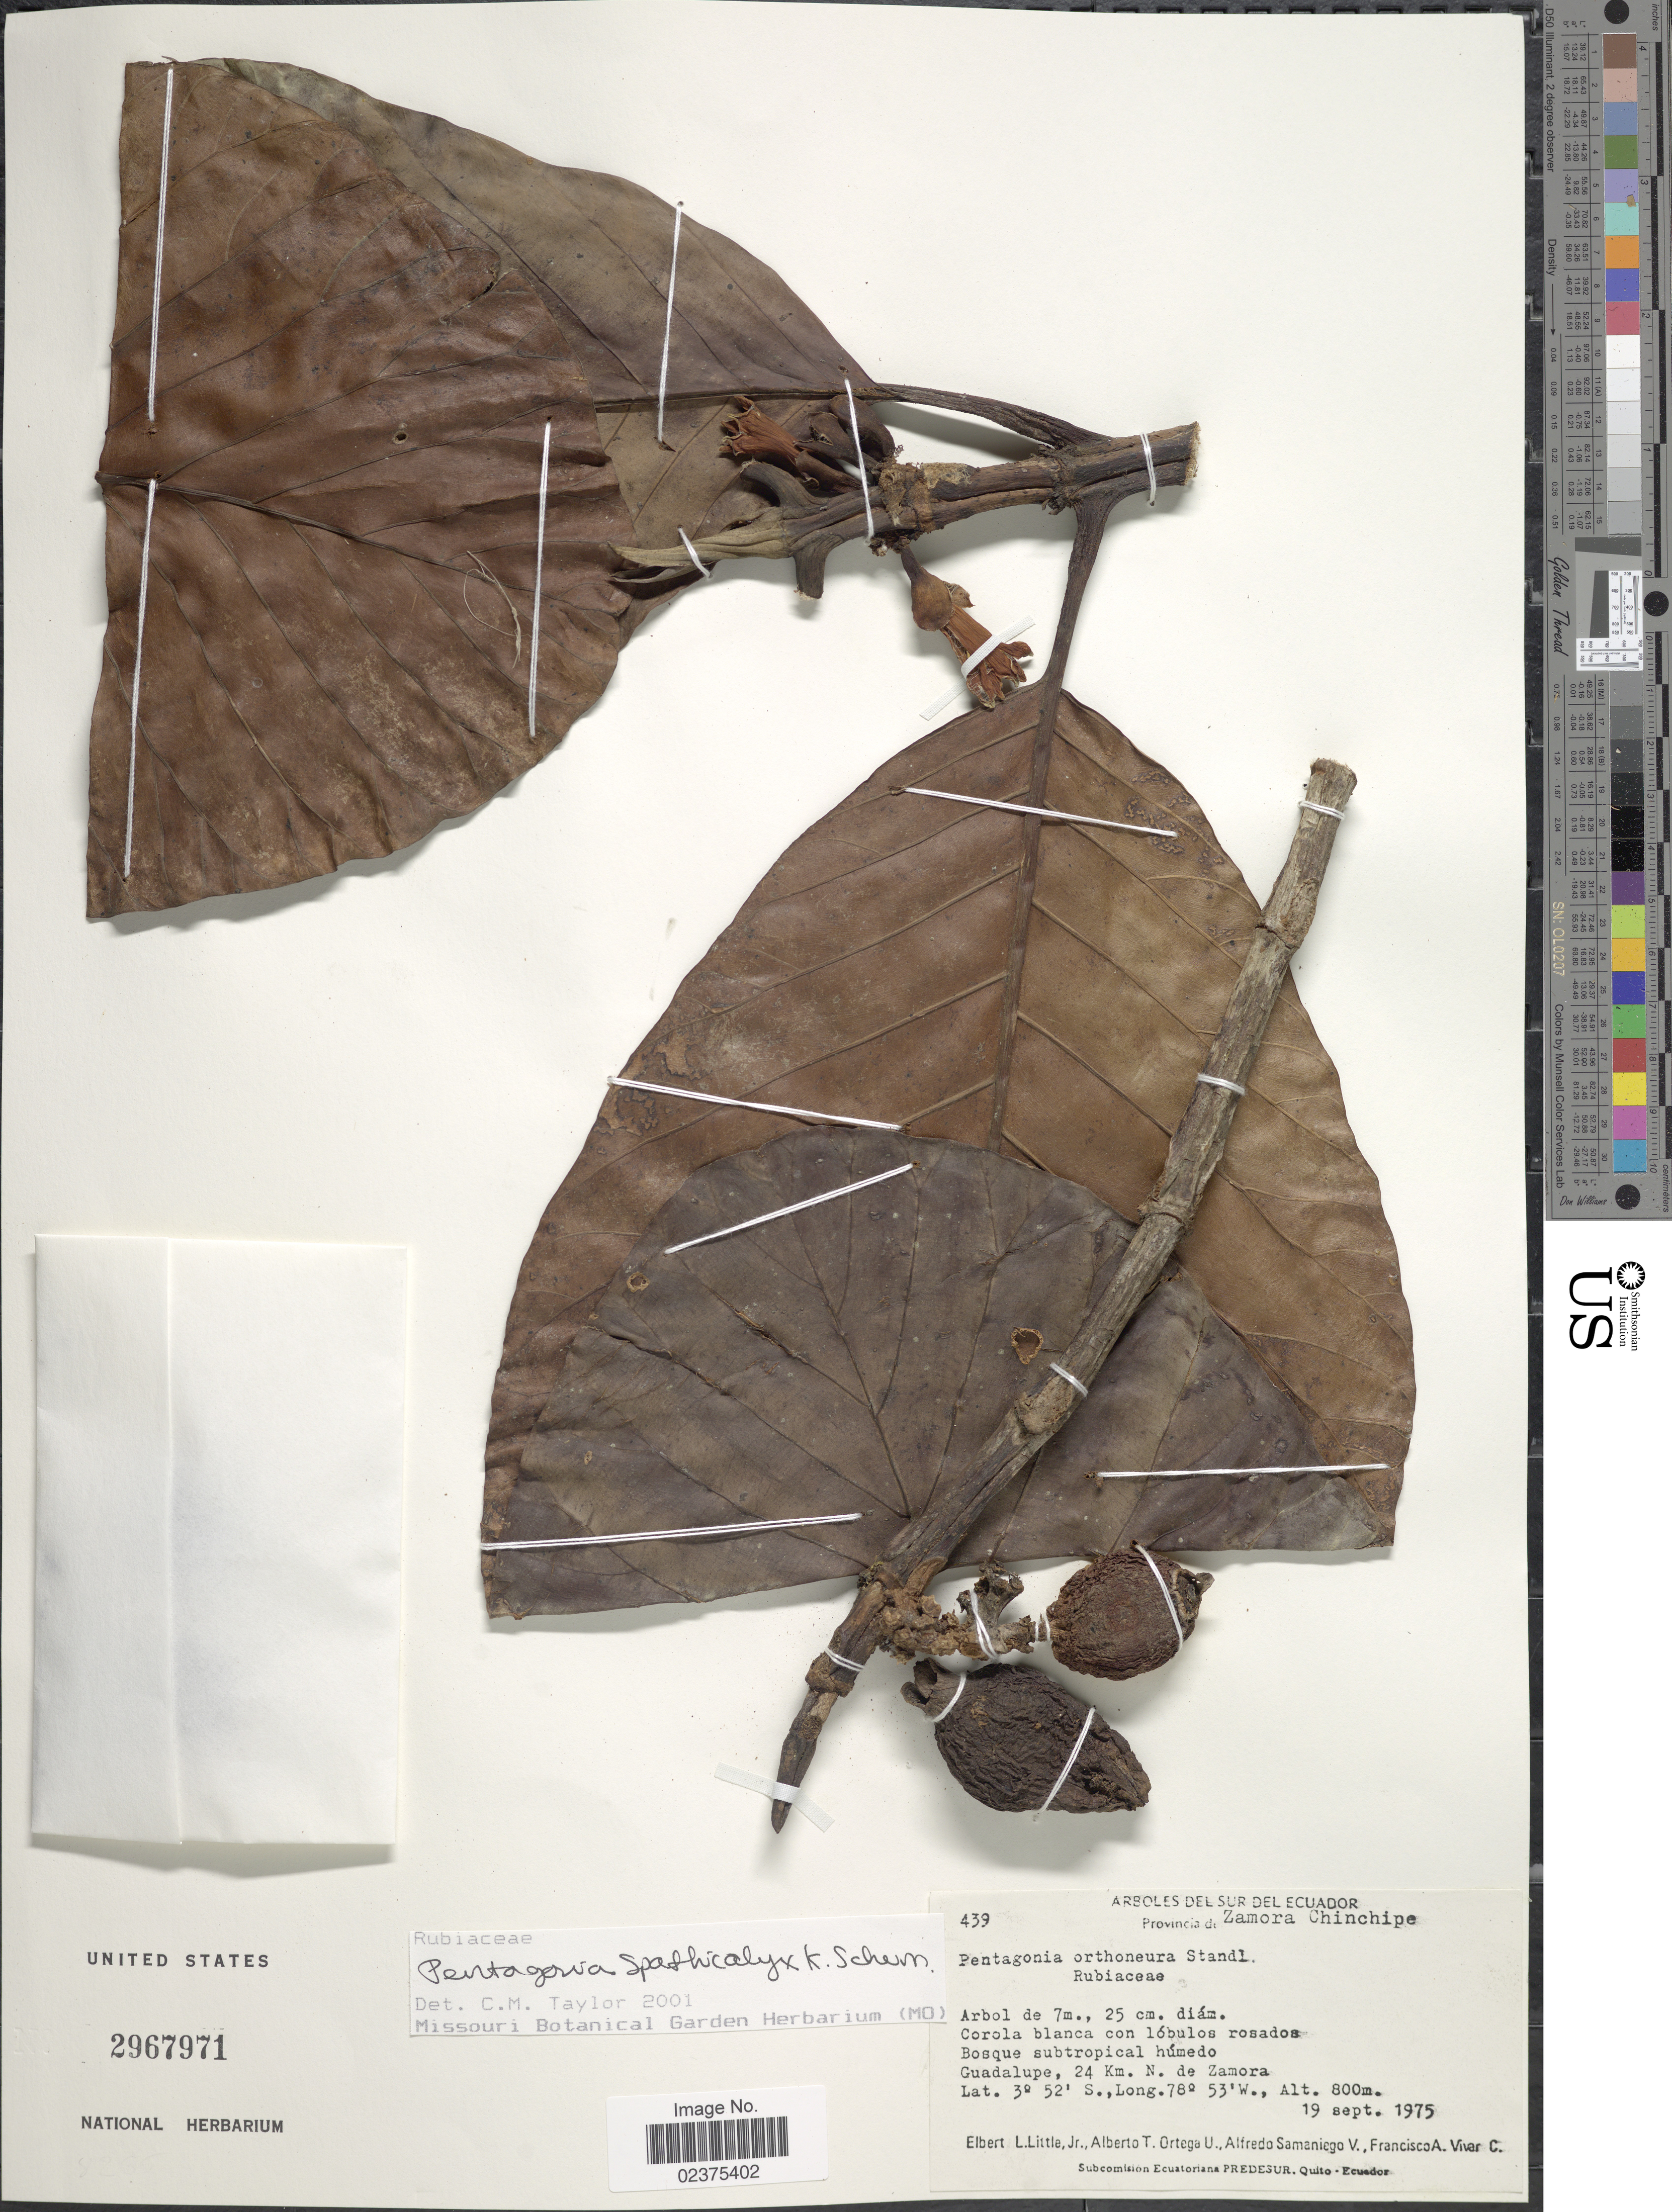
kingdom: Plantae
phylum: Tracheophyta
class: Magnoliopsida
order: Gentianales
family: Rubiaceae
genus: Pentagonia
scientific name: Pentagonia spathicalyx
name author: K. Schum.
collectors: E. L. Little, A. T. Ortega U., A. V. Samaniego & F. A. Vivar C.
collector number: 439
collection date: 1975-09-19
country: Ecuador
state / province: Zamora-Chinchipe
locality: Provincia Zamora Chinchipe, Guadalupe, 24 km. N. de Zamora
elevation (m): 800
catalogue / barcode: US 2967971